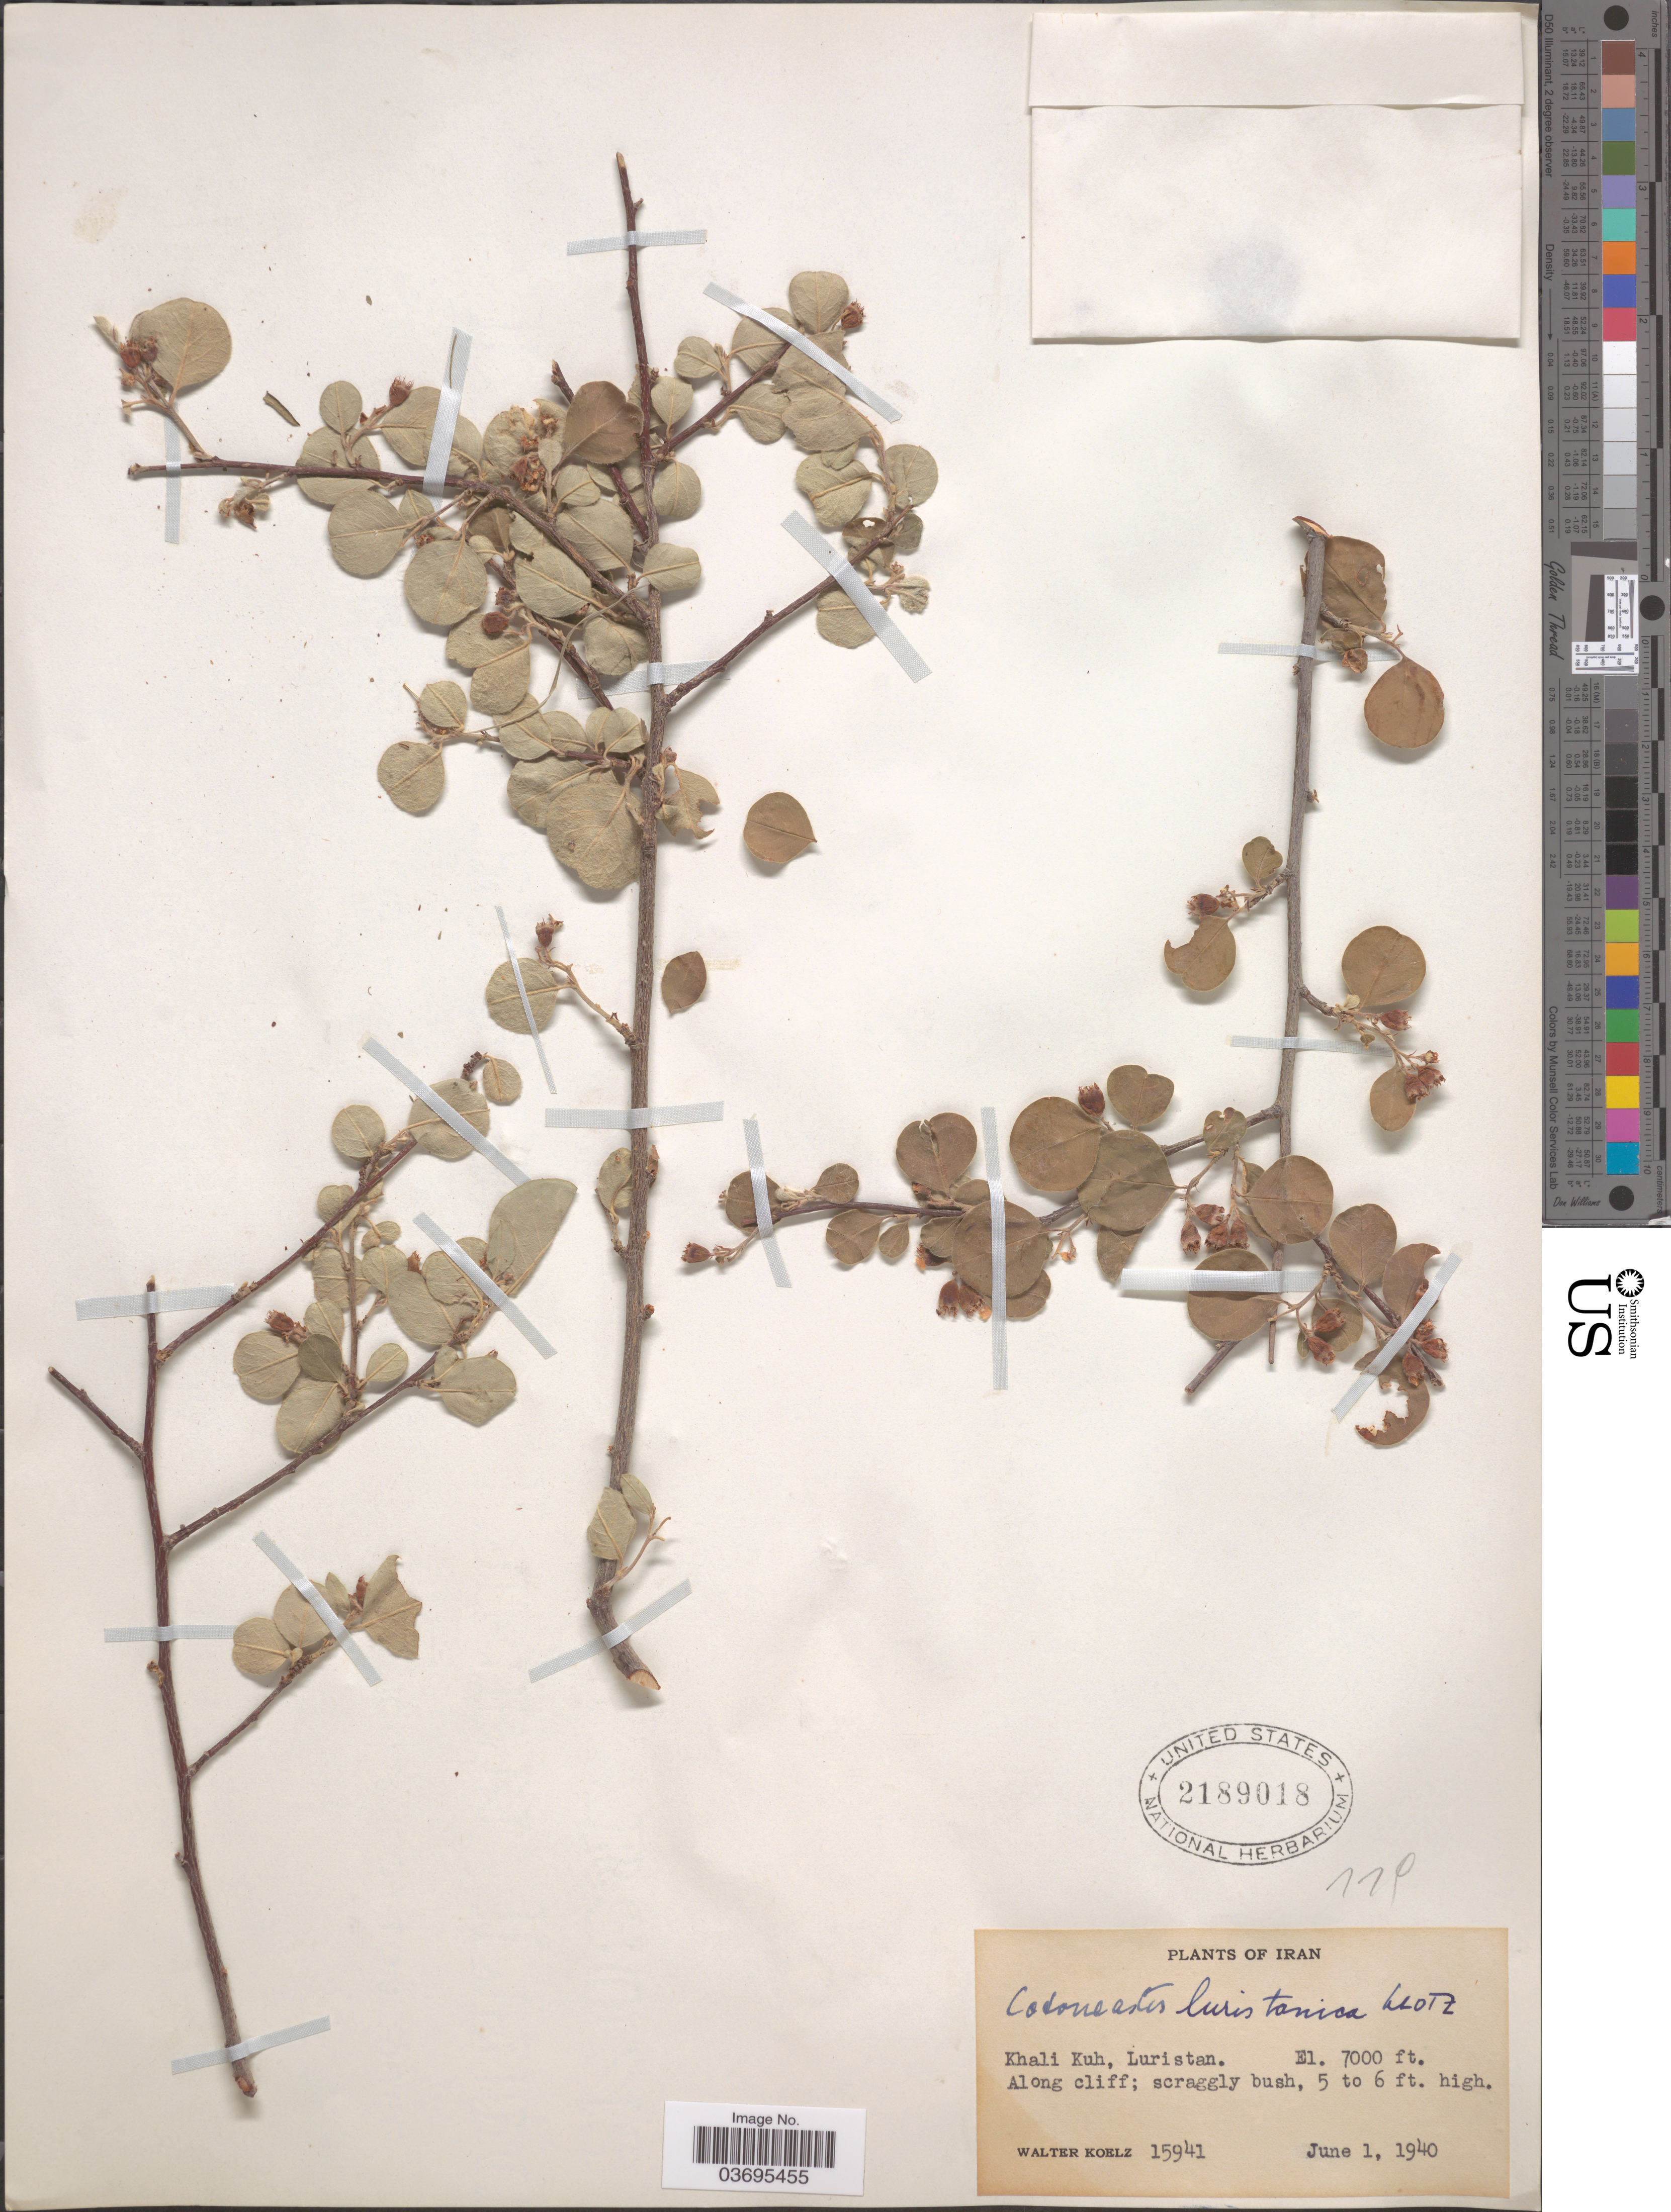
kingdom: Plantae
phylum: Tracheophyta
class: Magnoliopsida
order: Rosales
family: Rosaceae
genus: Cotoneaster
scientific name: Cotoneaster luristanicus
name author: G. Klotz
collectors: W. N. Koelz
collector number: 15941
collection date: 1940-06-01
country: Iran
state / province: Lorestan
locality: Khali Kuh, Luristan. Along cliff; scraggly bush.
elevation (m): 2134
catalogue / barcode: US 2189018